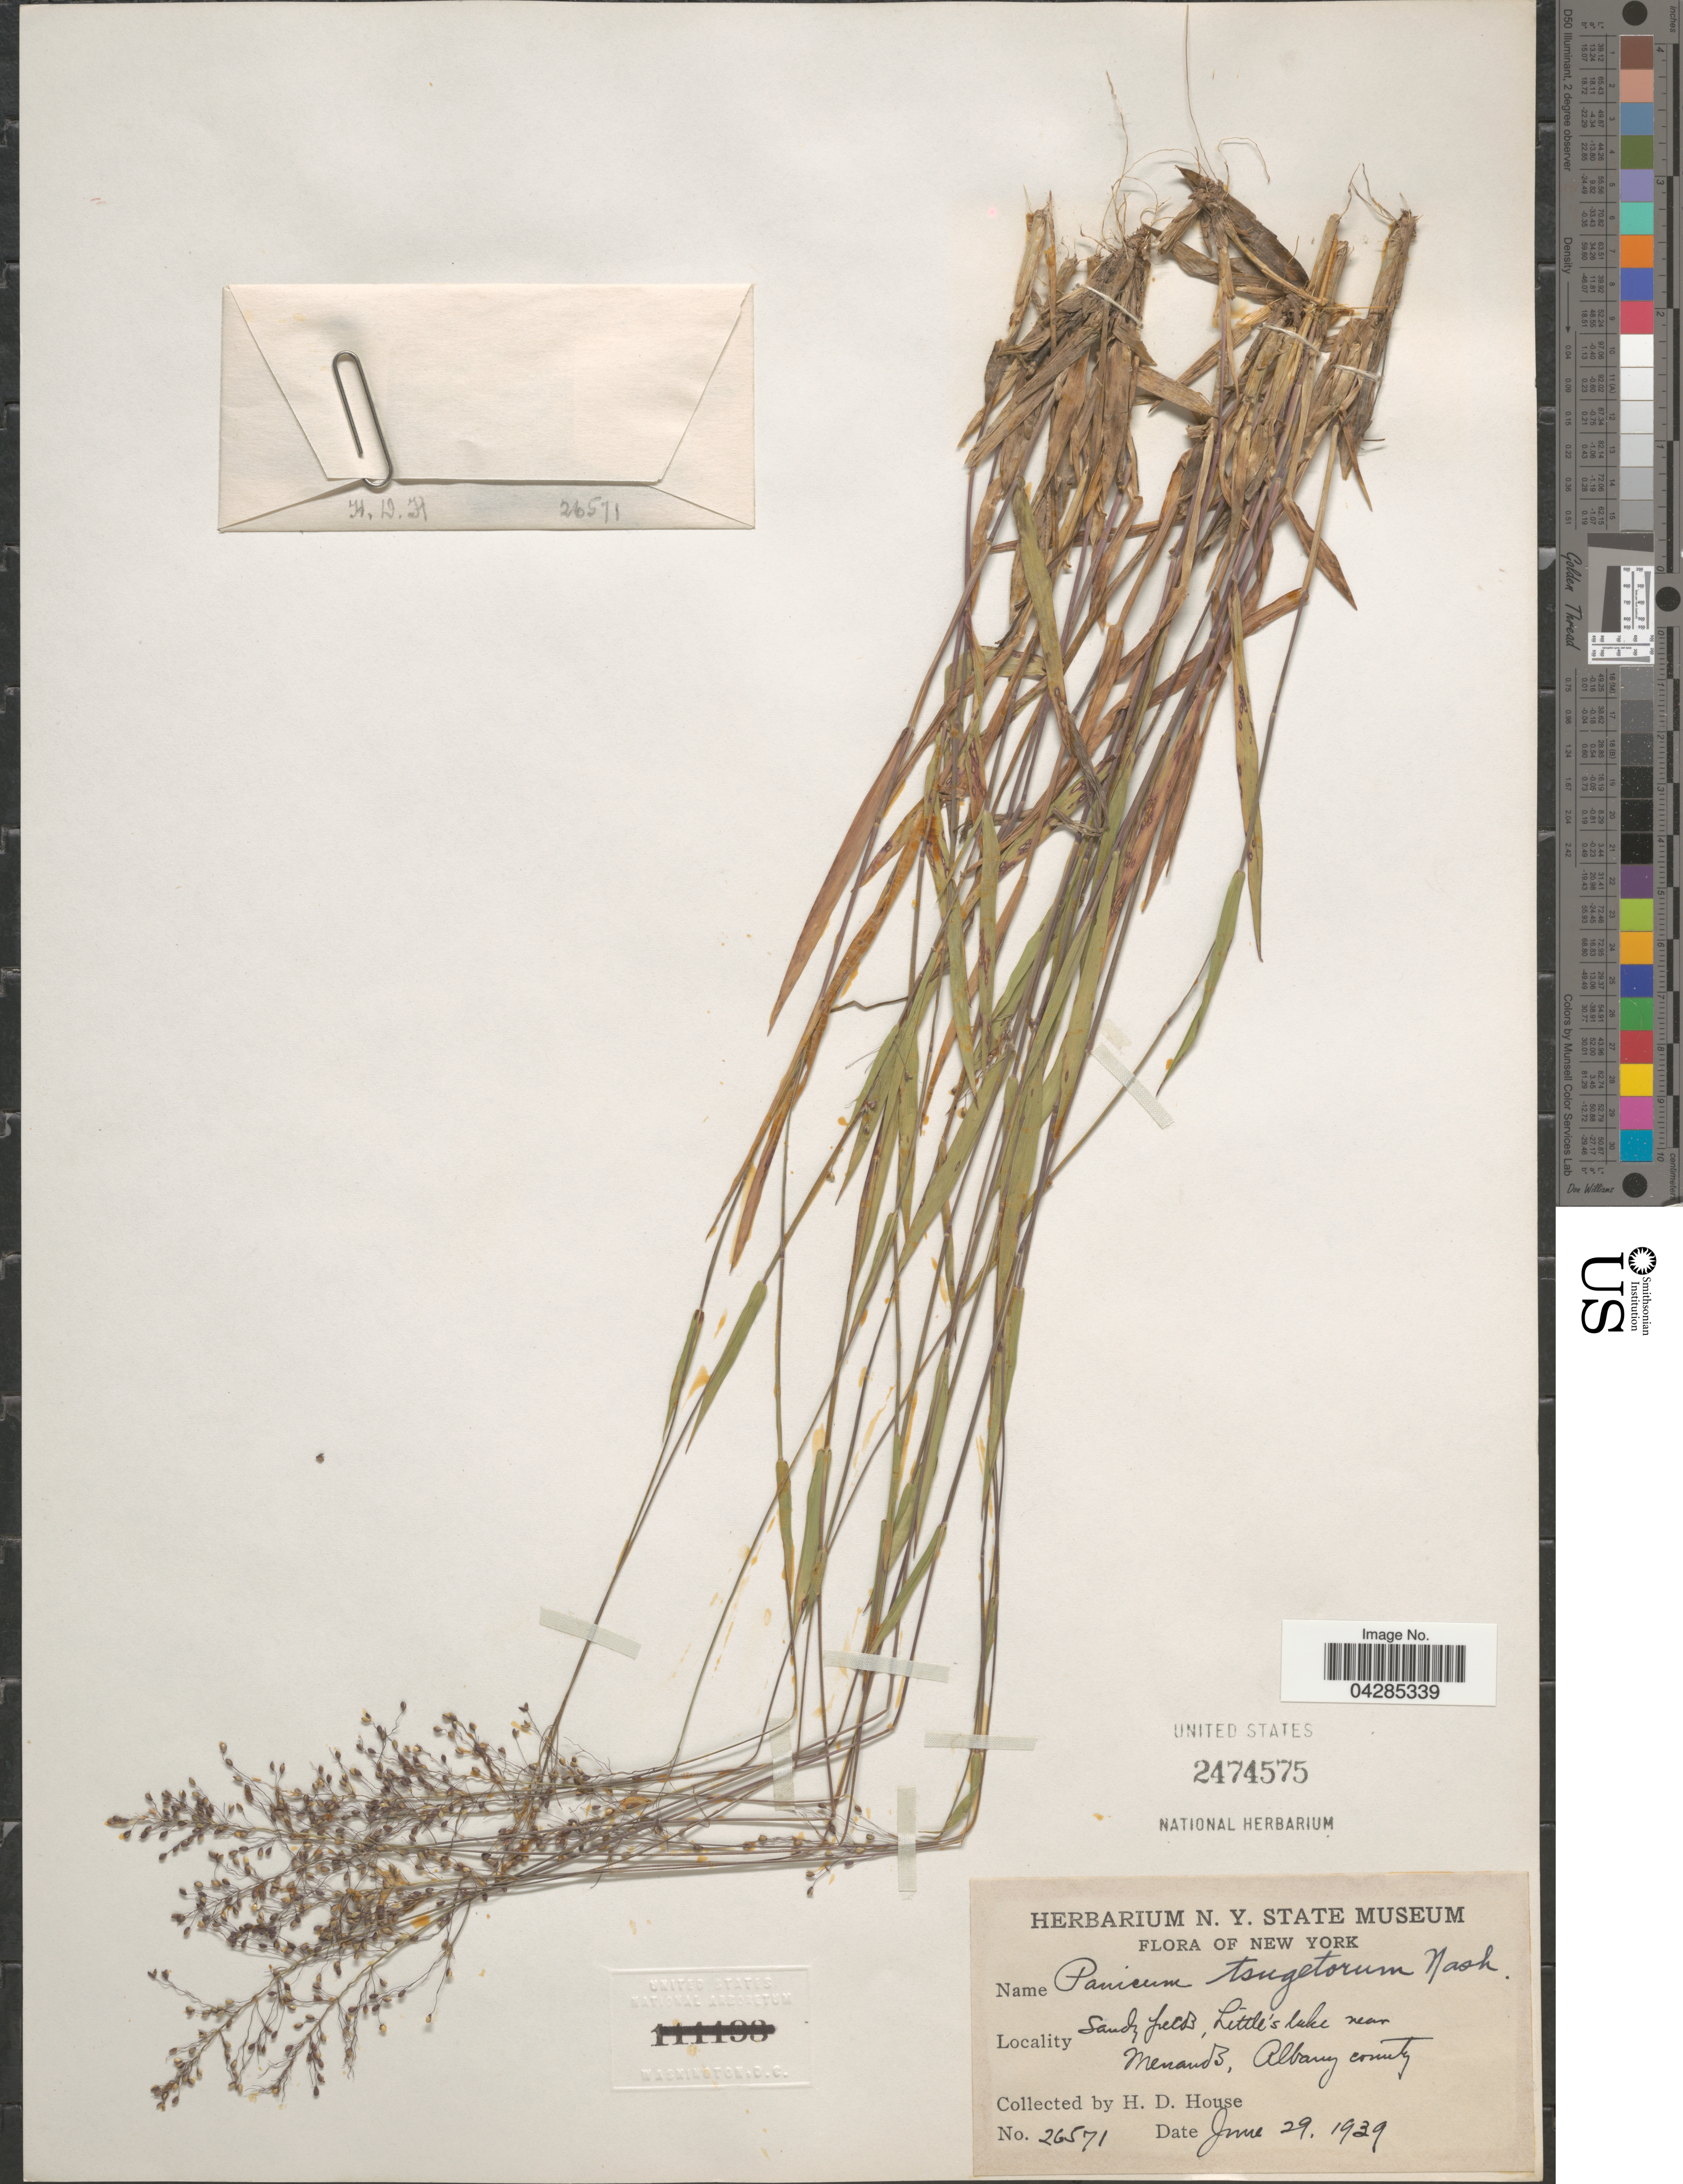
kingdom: Plantae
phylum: Tracheophyta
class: Liliopsida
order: Poales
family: Poaceae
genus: Dichanthelium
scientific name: Dichanthelium portoricense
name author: (Desv. ex Ham.) B.F. Hansen & Wunderlin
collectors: H. D. House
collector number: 26571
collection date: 1939-06-29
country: United States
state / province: New York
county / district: Albany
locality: Sandy fields, Little's lake near Menands, Albany county.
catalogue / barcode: US 2474575